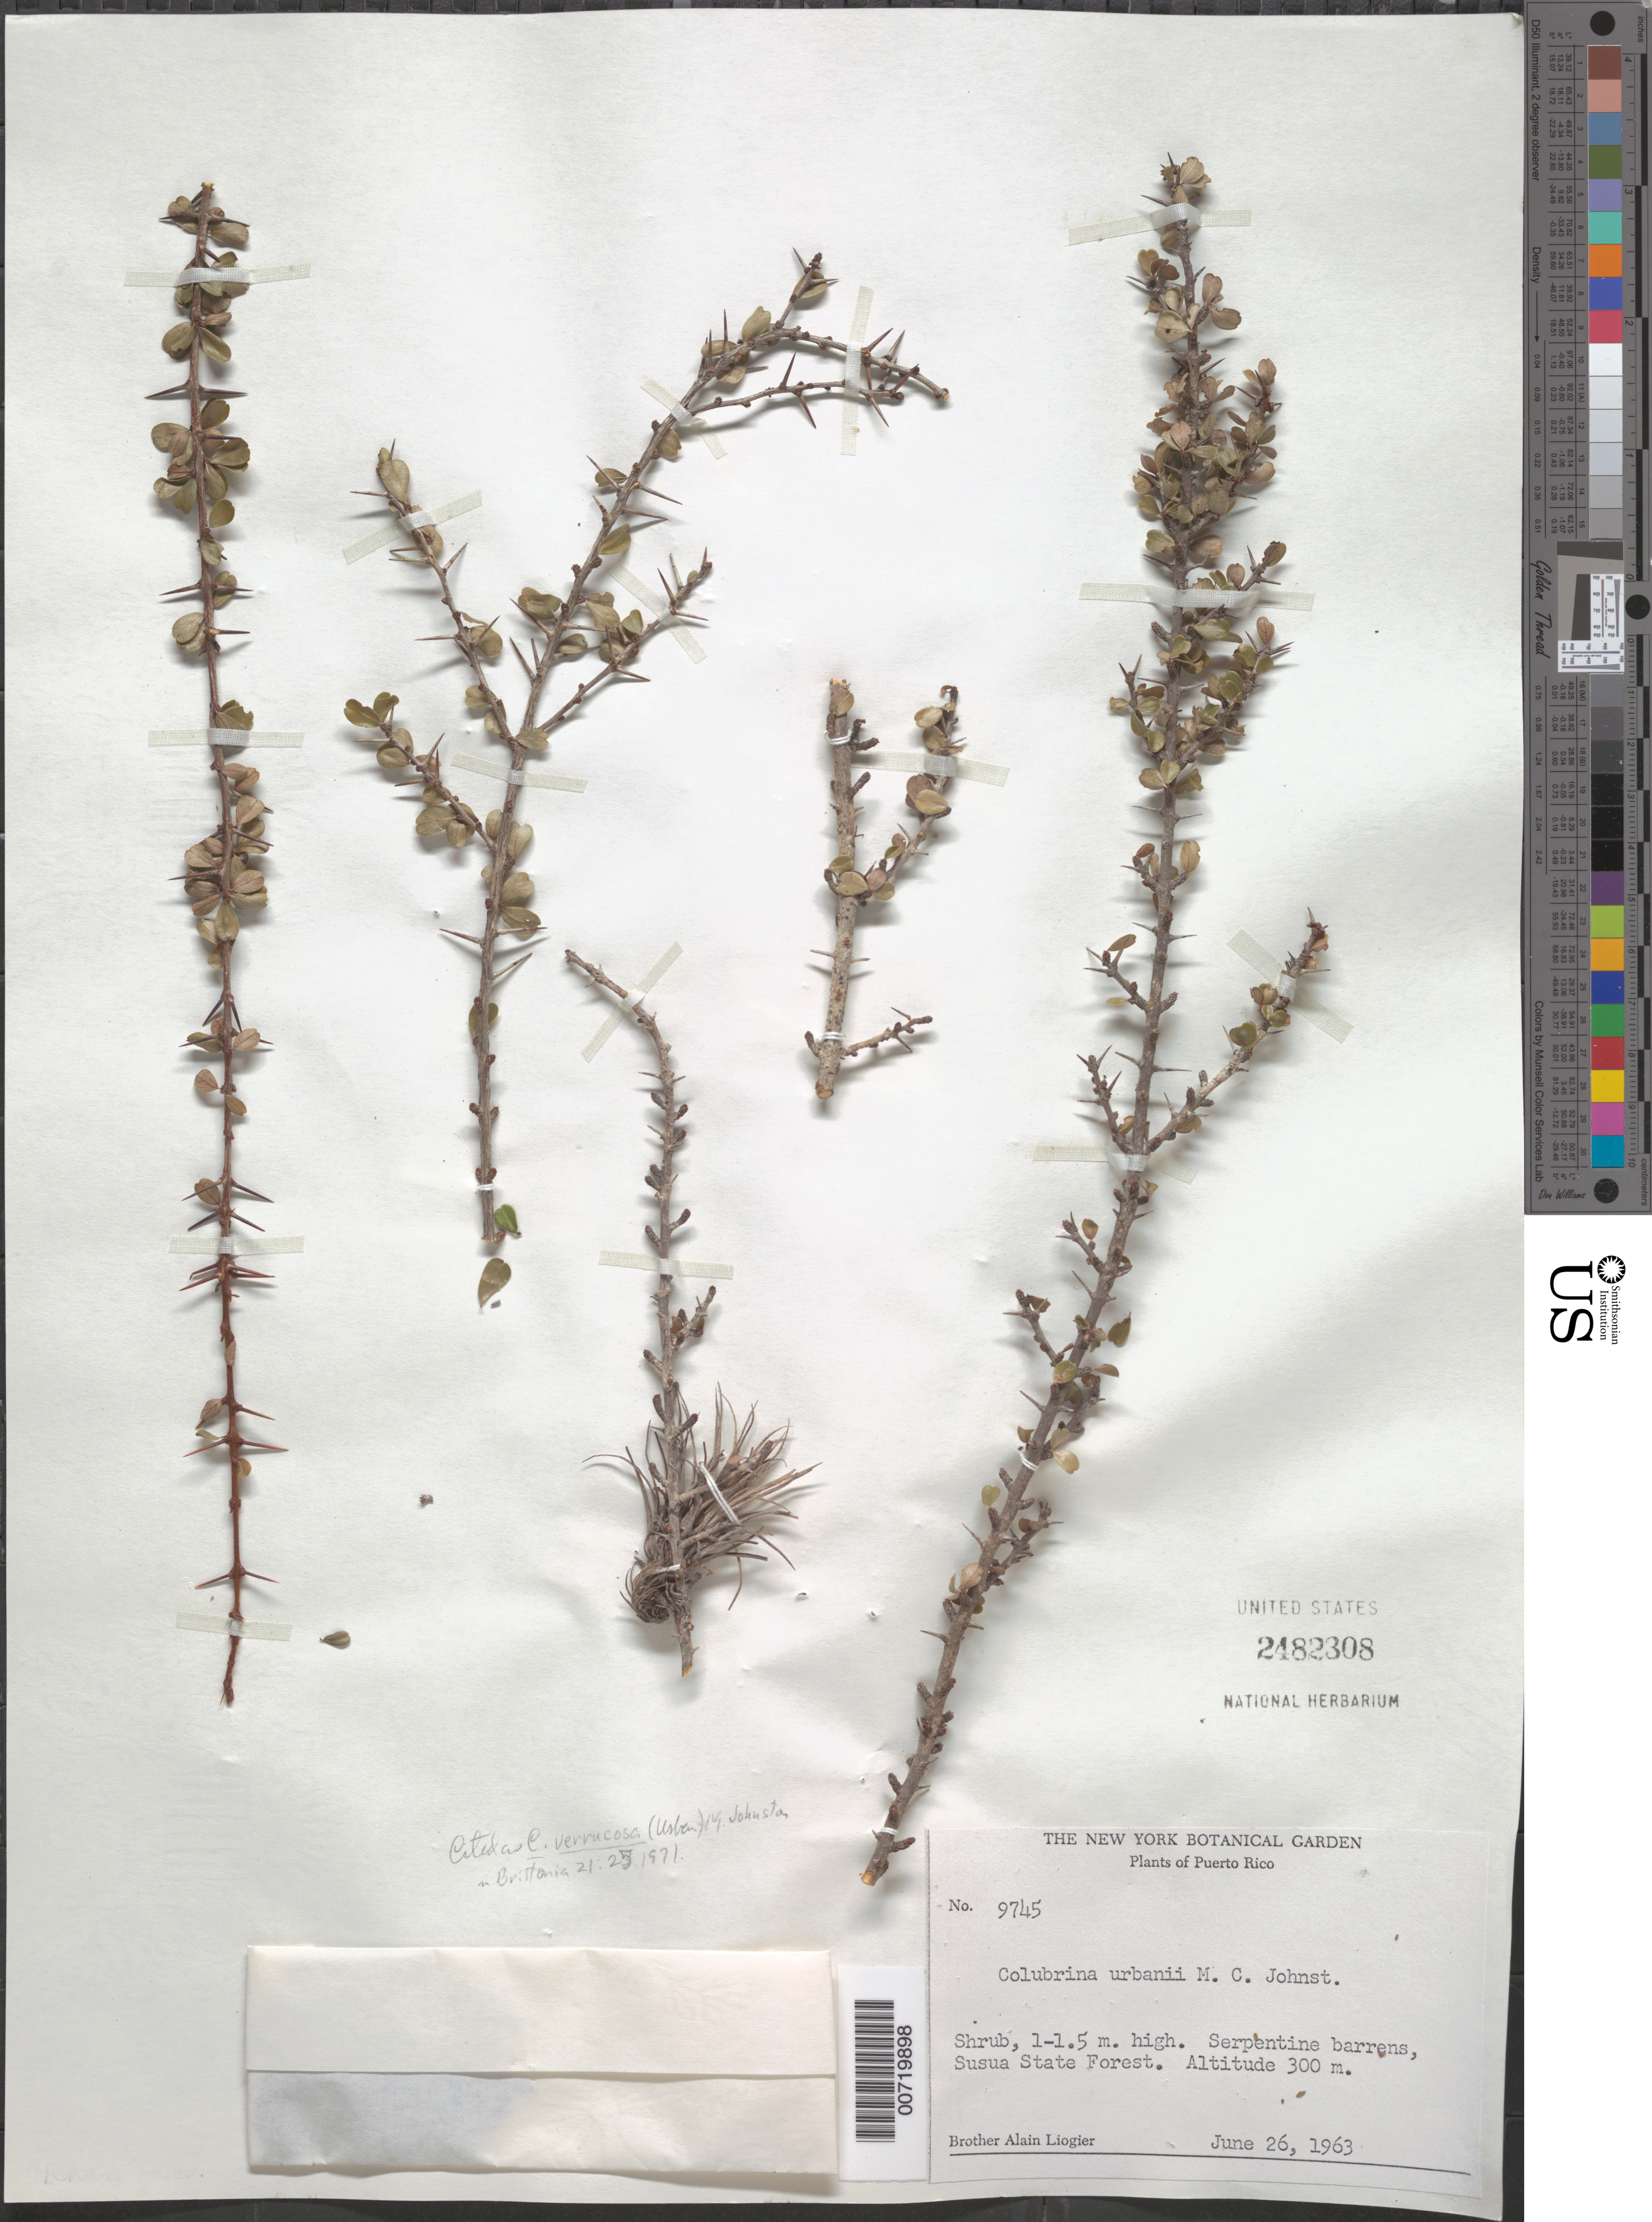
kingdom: Plantae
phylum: Tracheophyta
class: Magnoliopsida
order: Rosales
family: Rhamnaceae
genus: Colubrina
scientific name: Colubrina verrucosa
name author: (Urb.) M.C. Johnst.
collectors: A. H. Liogier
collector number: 9745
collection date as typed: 26 Jun 1963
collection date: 1963-06-26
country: Puerto Rico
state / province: Yauco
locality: Susua State Forest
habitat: Serpentine barrens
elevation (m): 300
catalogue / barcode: US 2482308